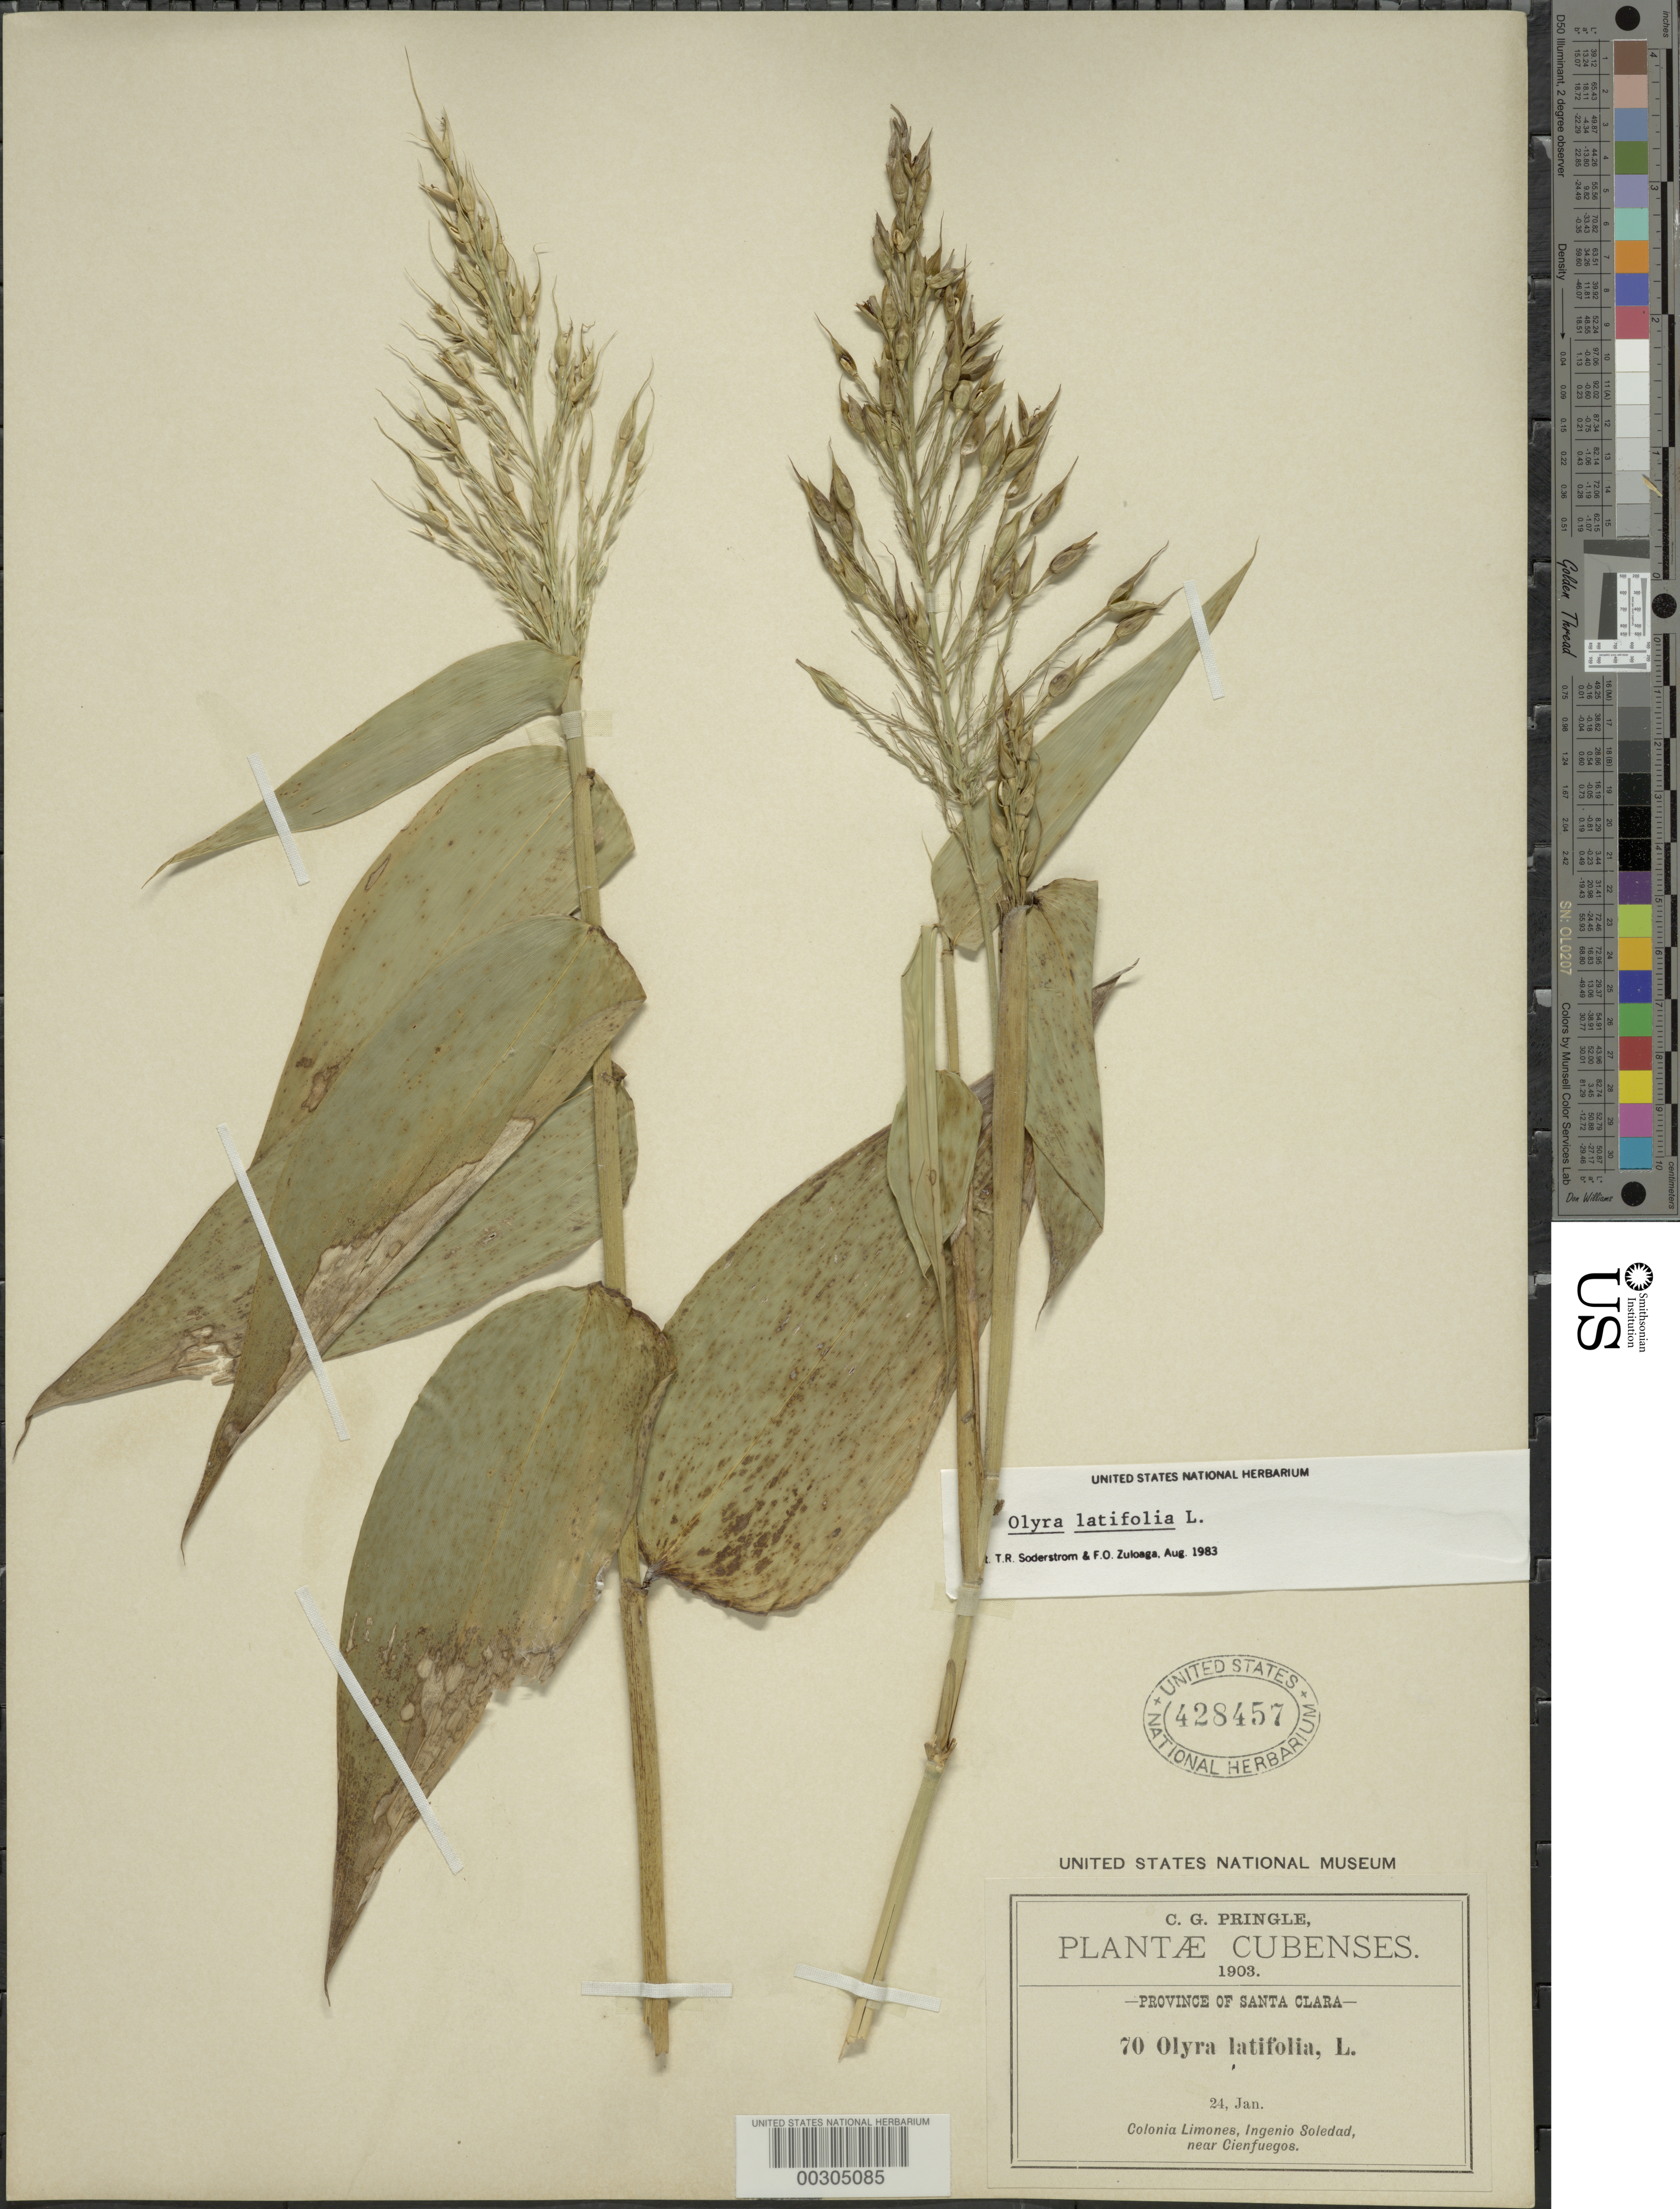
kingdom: Plantae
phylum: Tracheophyta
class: Liliopsida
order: Poales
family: Poaceae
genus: Olyra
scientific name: Olyra latifolia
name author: L.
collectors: C. G. Pringle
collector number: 70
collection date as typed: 24 Jan 1903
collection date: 1903-01-24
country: Cuba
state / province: Las Villas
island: Greater Antilles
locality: Cienfuegos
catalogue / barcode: US 428457